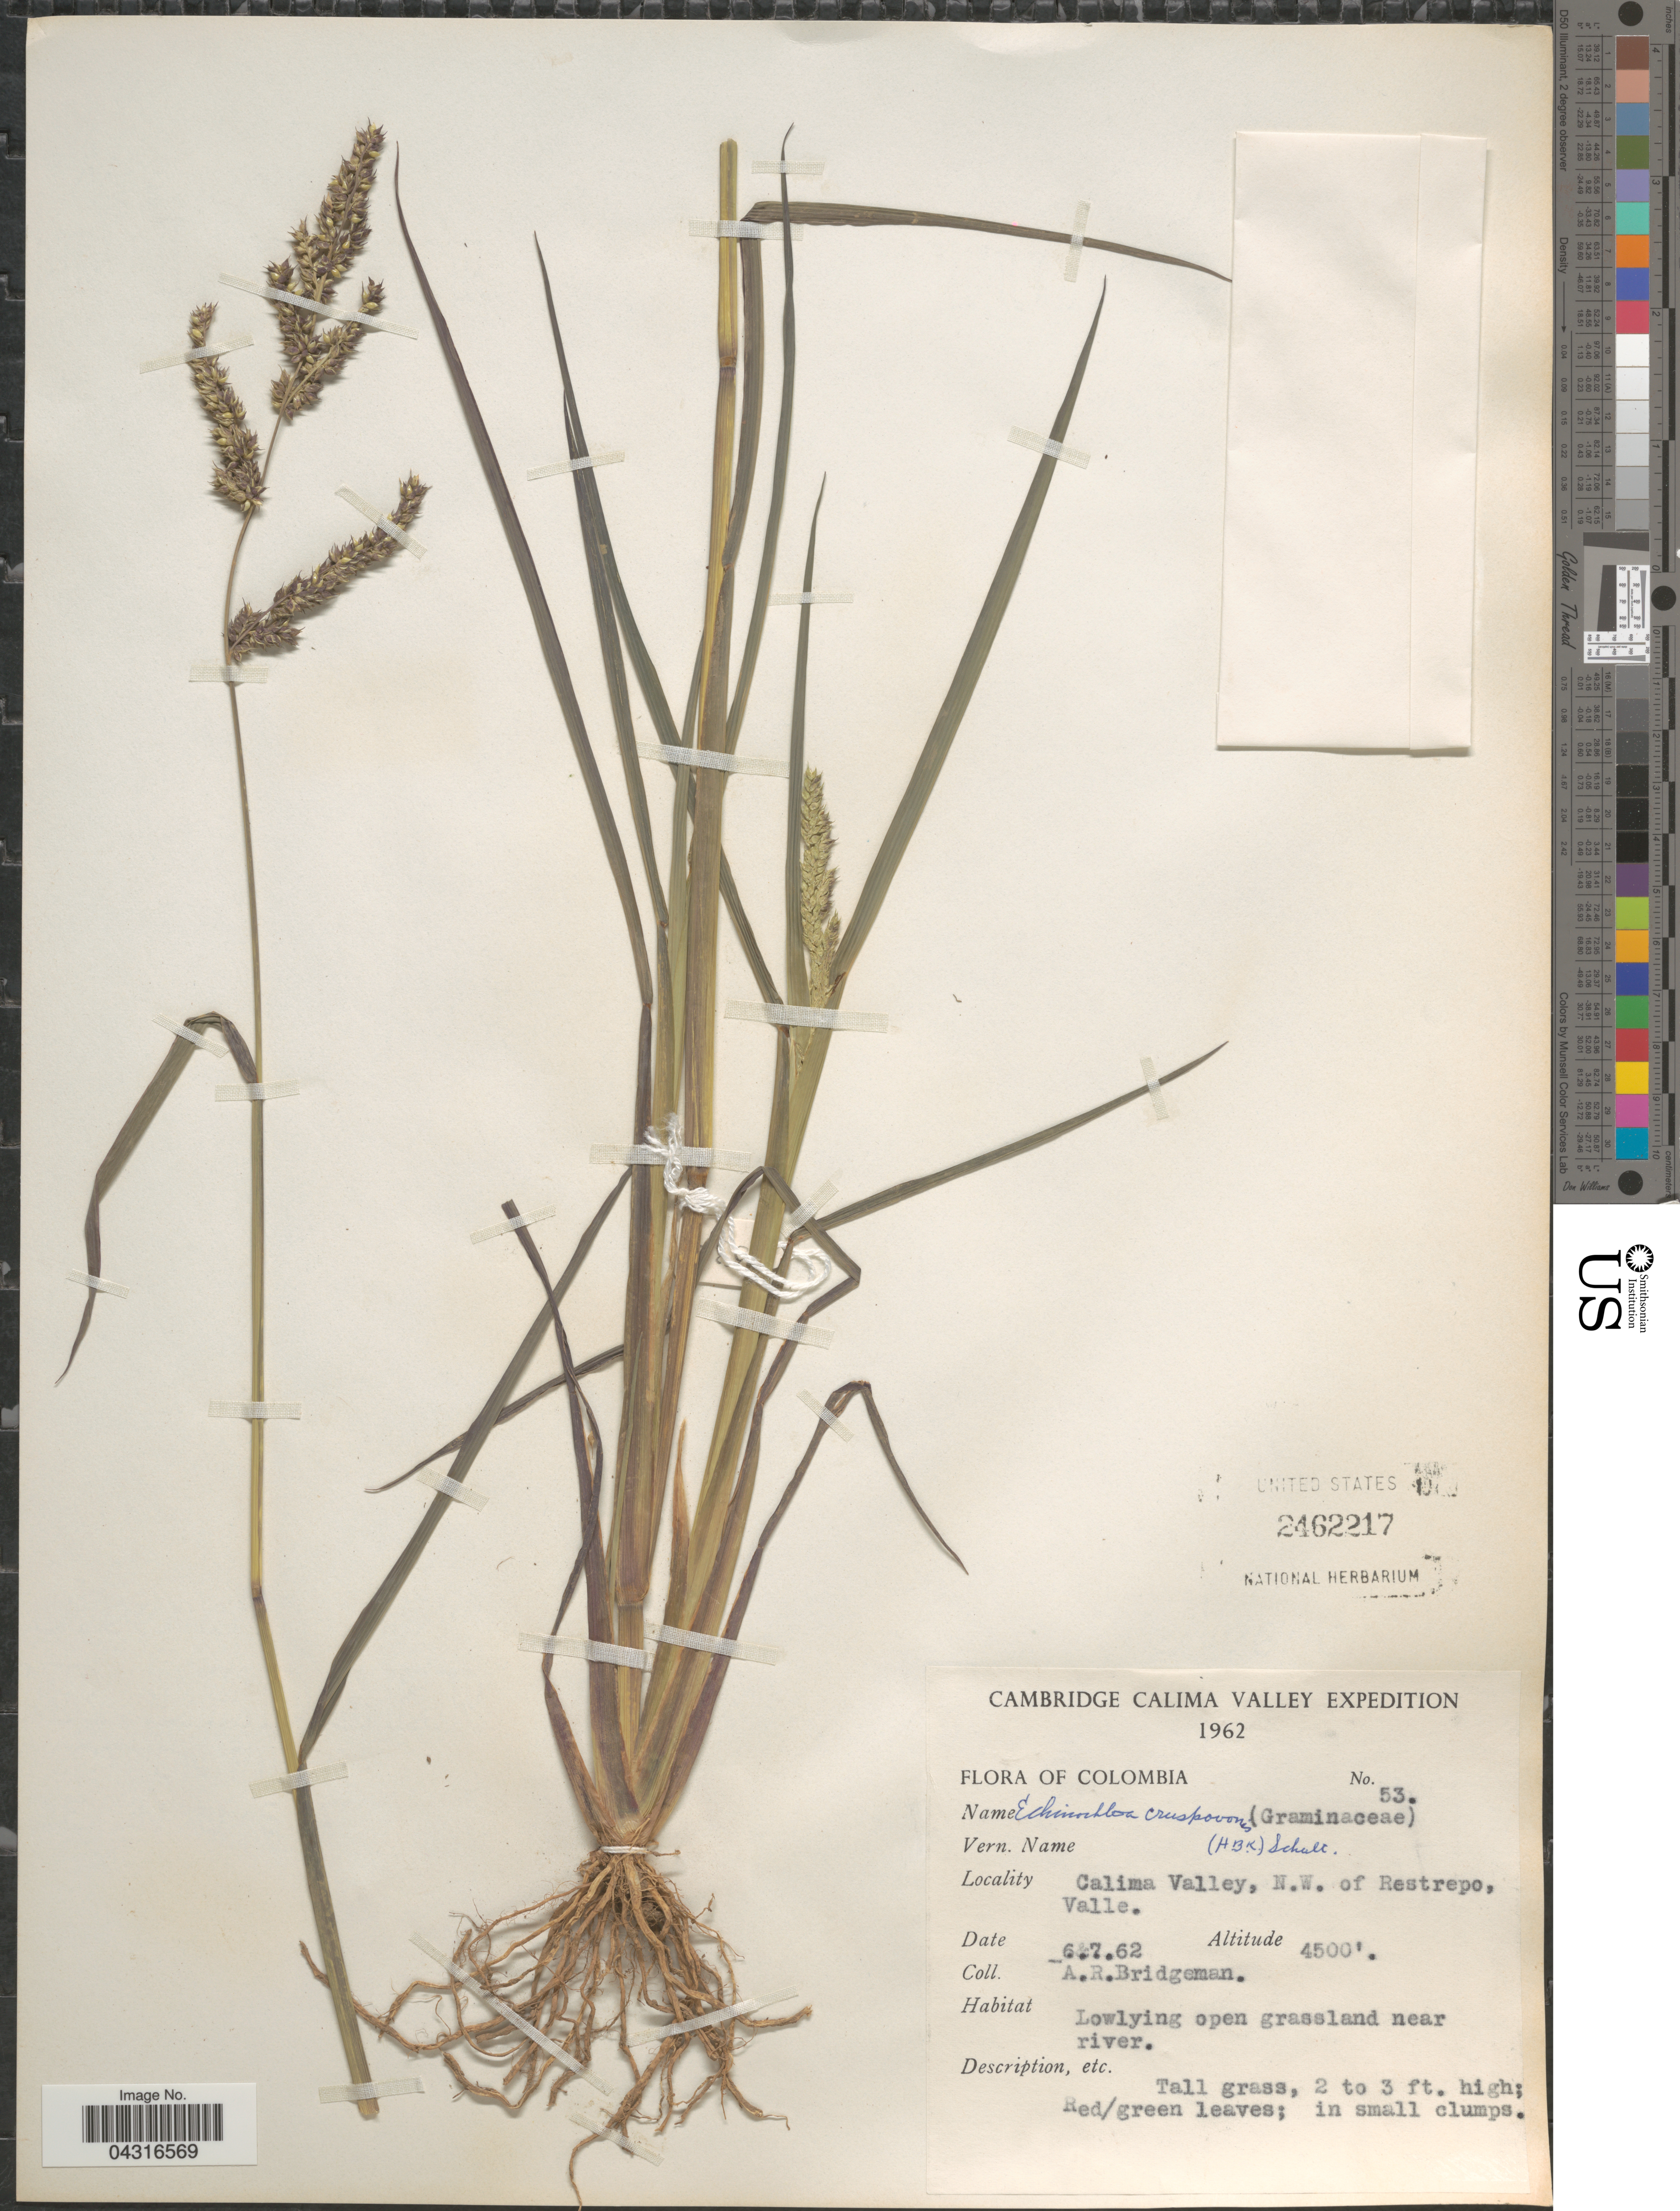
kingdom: Plantae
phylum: Tracheophyta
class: Liliopsida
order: Poales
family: Poaceae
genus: Echinochloa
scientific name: Echinochloa crus-pavonis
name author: (Kunth) Schult.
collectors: A. Bridgeman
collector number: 53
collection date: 1962-07-06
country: Colombia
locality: Cambridge Calima Valley Expedition 1962. Calima Valley , N.W. of Restrepo Valle.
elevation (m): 1372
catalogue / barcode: US 2462217